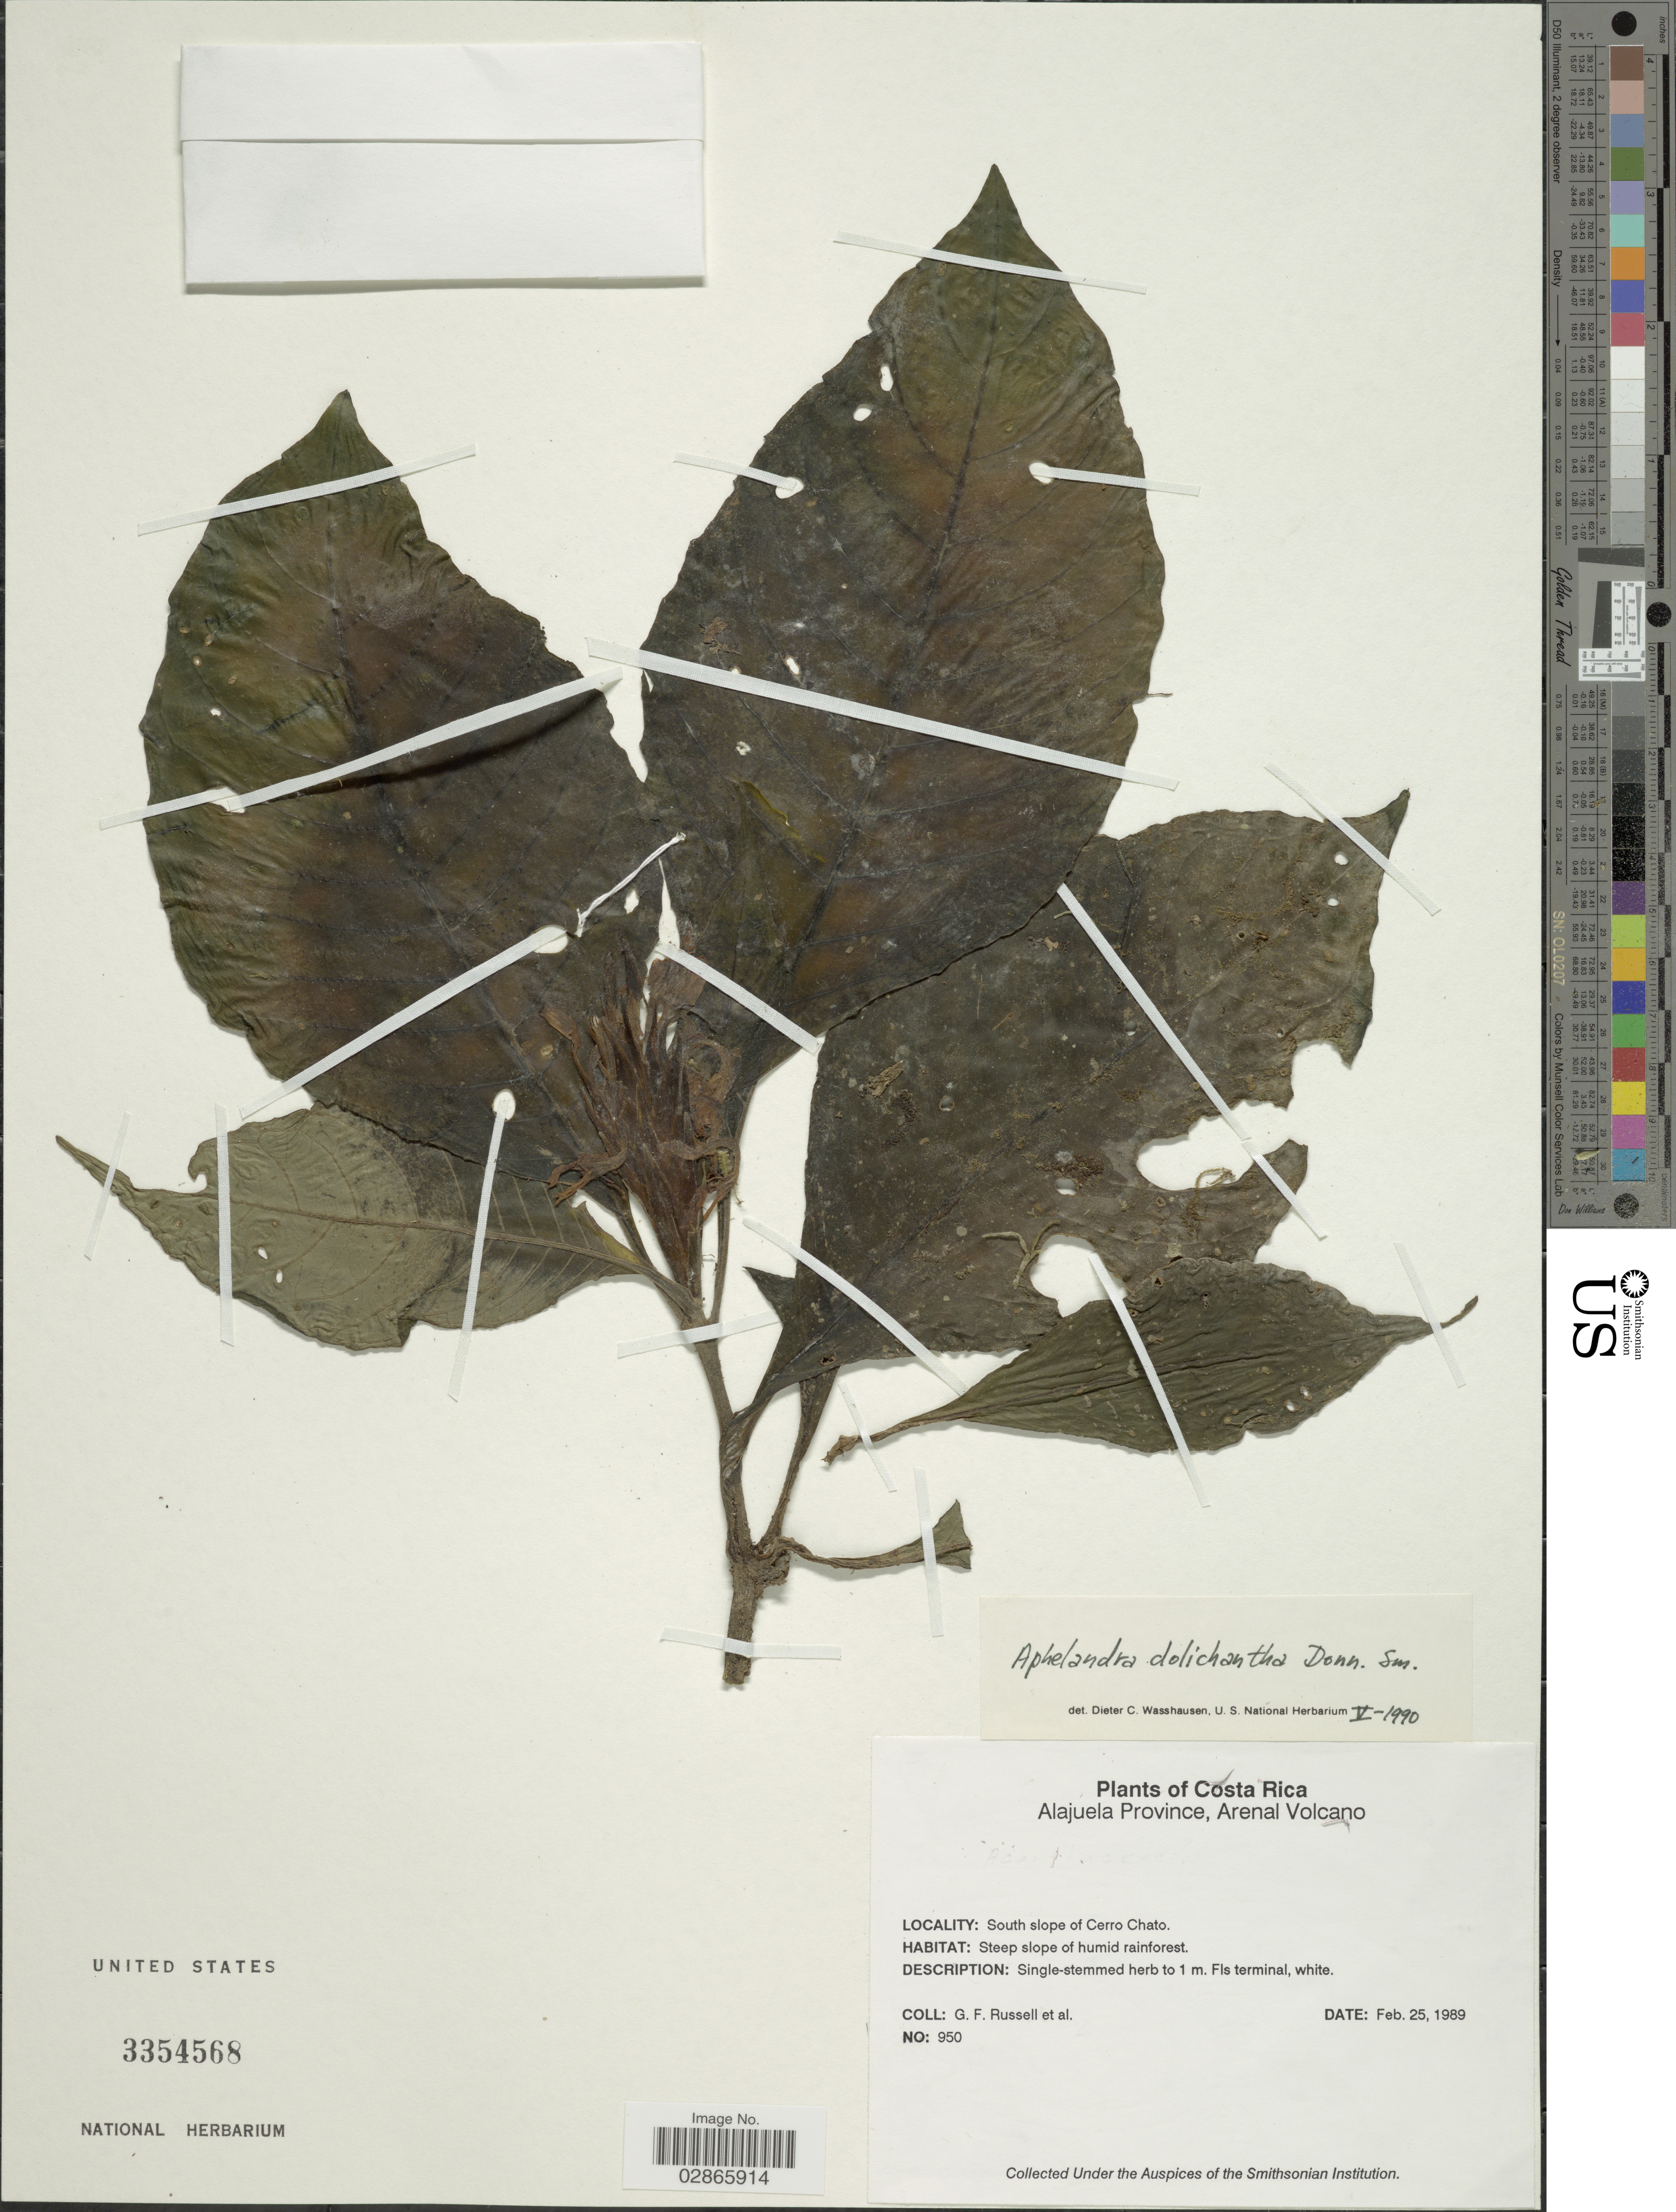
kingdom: Plantae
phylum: Tracheophyta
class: Magnoliopsida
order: Lamiales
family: Acanthaceae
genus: Aphelandra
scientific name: Aphelandra dolichantha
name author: Donn. Sm.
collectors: G. Russell & et al.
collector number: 950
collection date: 1989-02-25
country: Costa Rica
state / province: Alajuela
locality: Arenal Volcano. South slope of Cerro Chato.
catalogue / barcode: US 3354568